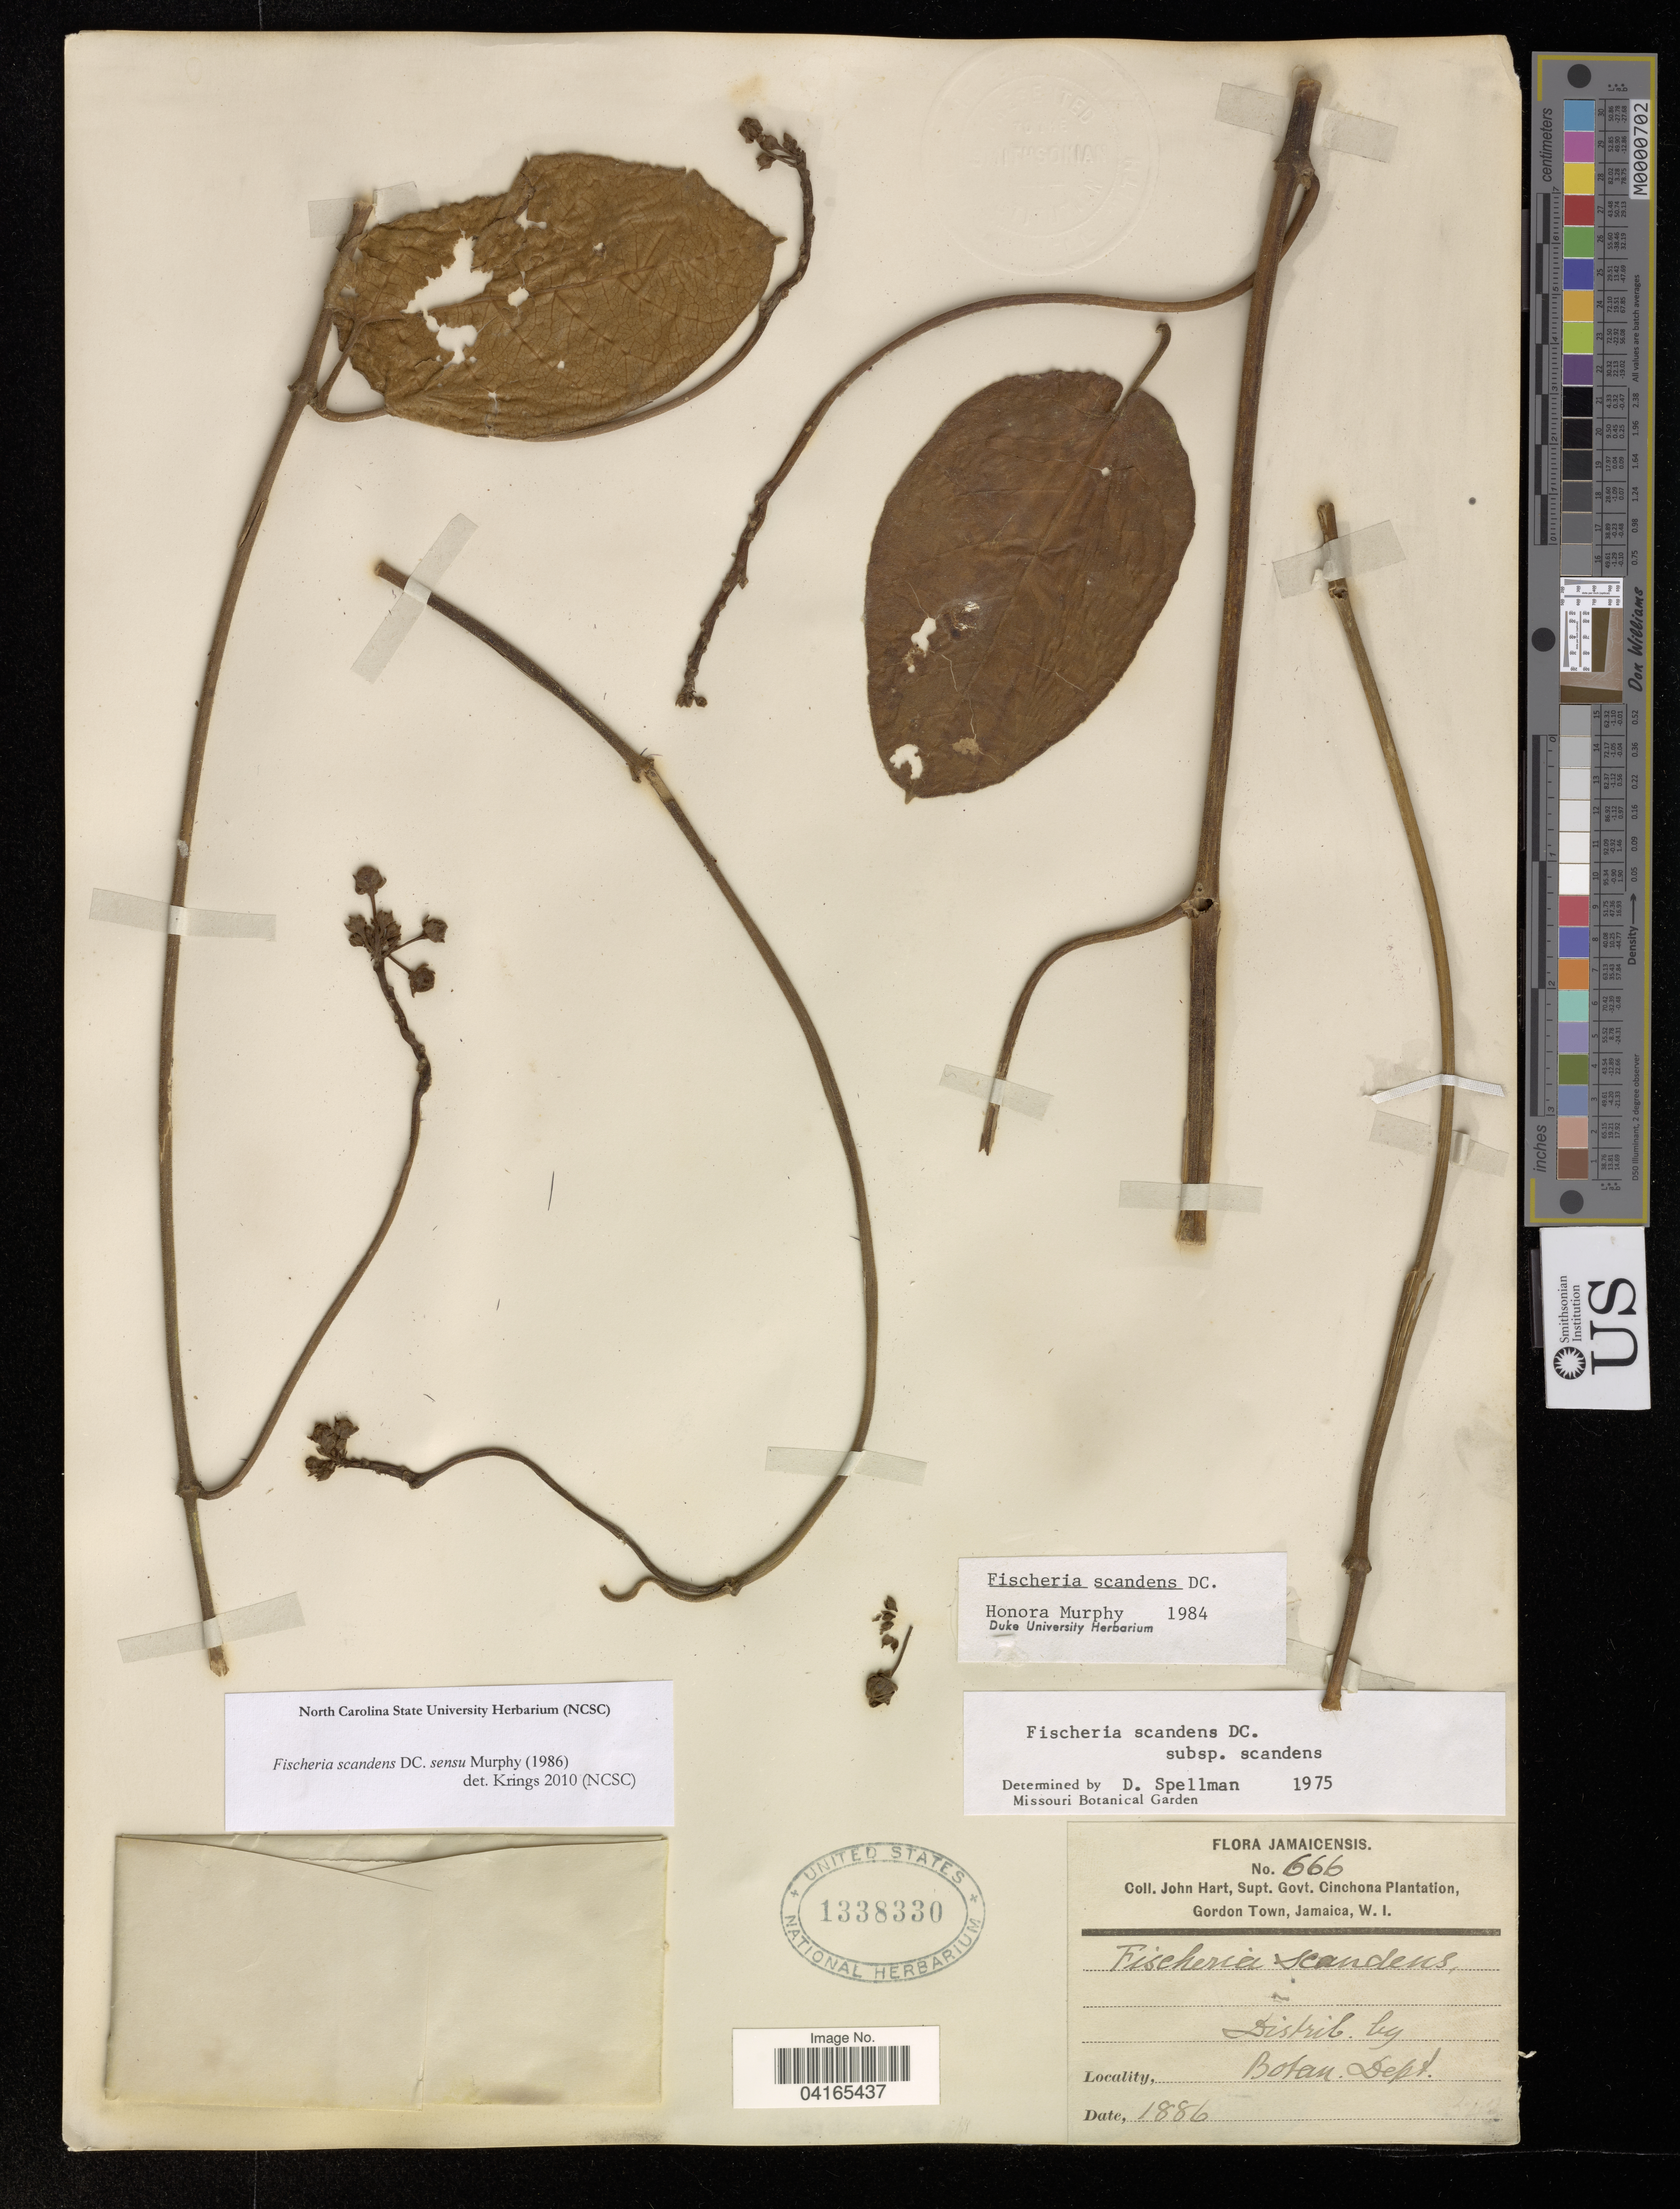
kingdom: Plantae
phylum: Tracheophyta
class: Magnoliopsida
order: Gentianales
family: Apocynaceae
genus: Fischeria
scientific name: Fischeria scandens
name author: DC.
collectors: J. Hart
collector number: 666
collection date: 1886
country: Jamaica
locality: Supt. Govt. Cinchona Plantation, Gordon Town. Botan. Dept.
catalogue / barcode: US 1338330